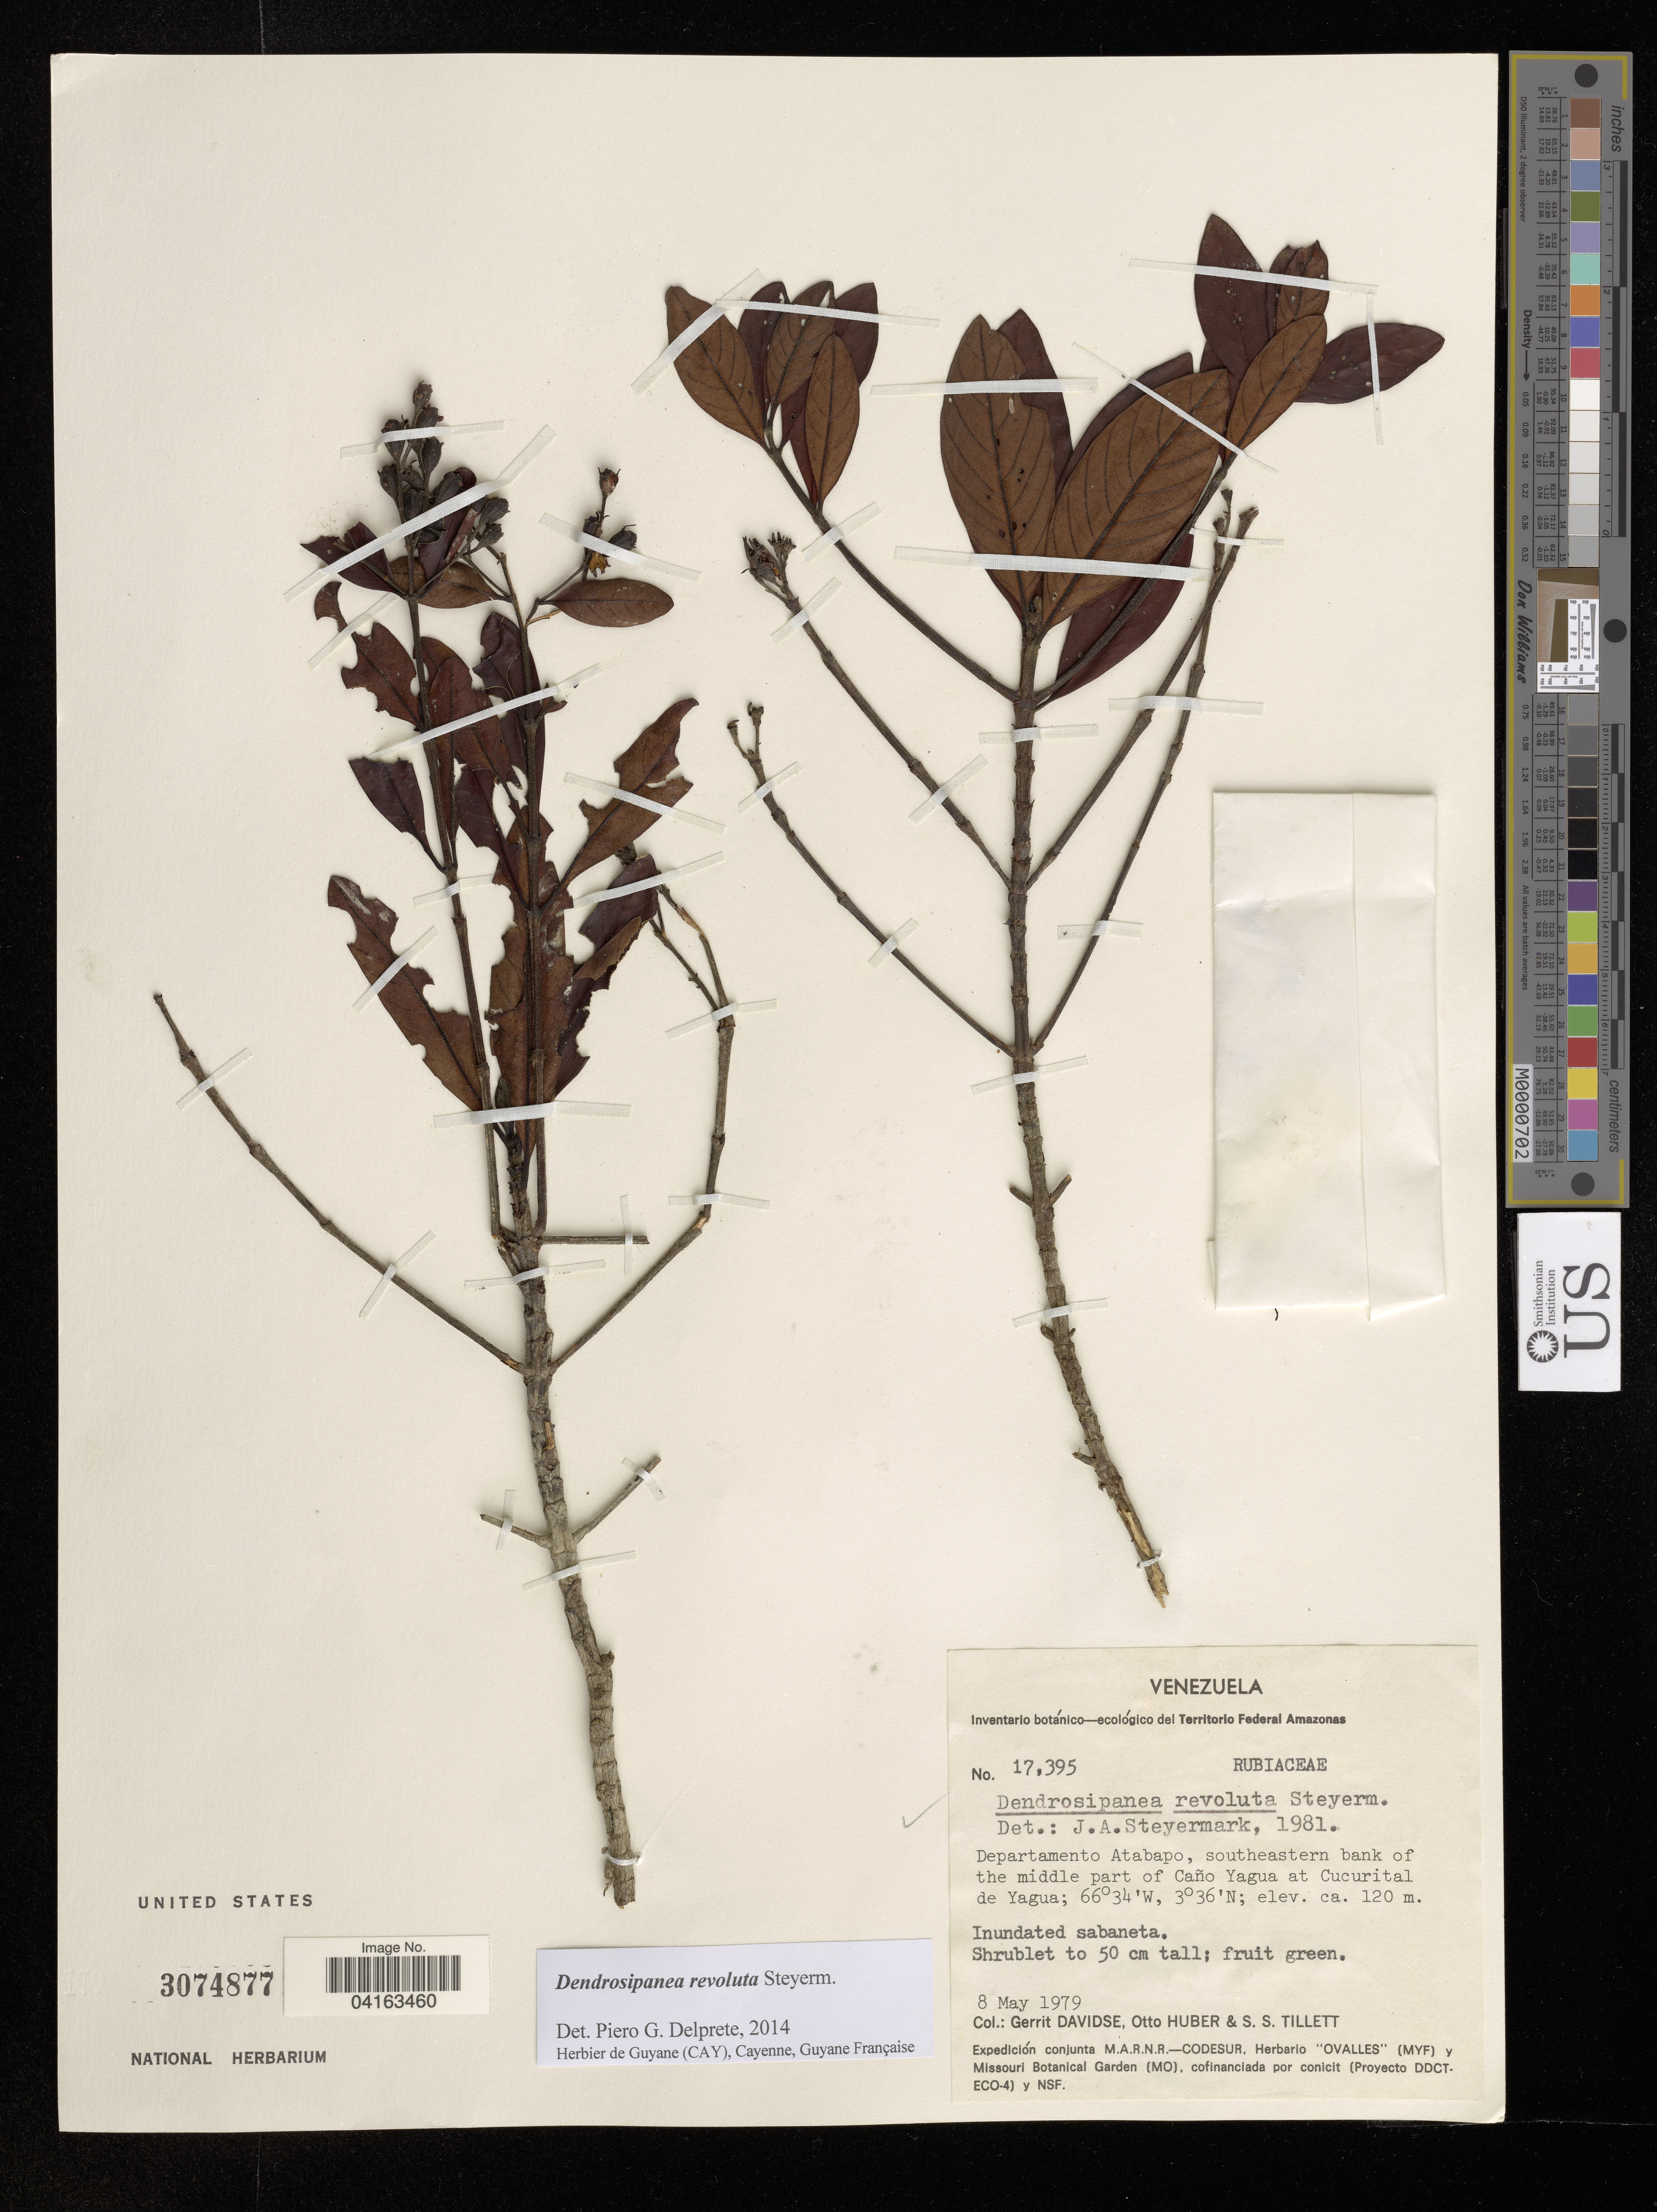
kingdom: Plantae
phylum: Tracheophyta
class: Magnoliopsida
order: Gentianales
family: Rubiaceae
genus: Dendrosipanea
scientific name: Dendrosipanea revoluta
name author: Steyerm.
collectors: G. Davidse, O. Huber & S. S. Tillett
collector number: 17,395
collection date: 1979-05-08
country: Venezuela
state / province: Amazonas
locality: Departamento Atabapo, southeastern bank of the middle part of Caño Yagua at Cucurital de Yagua.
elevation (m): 120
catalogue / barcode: US 3074877